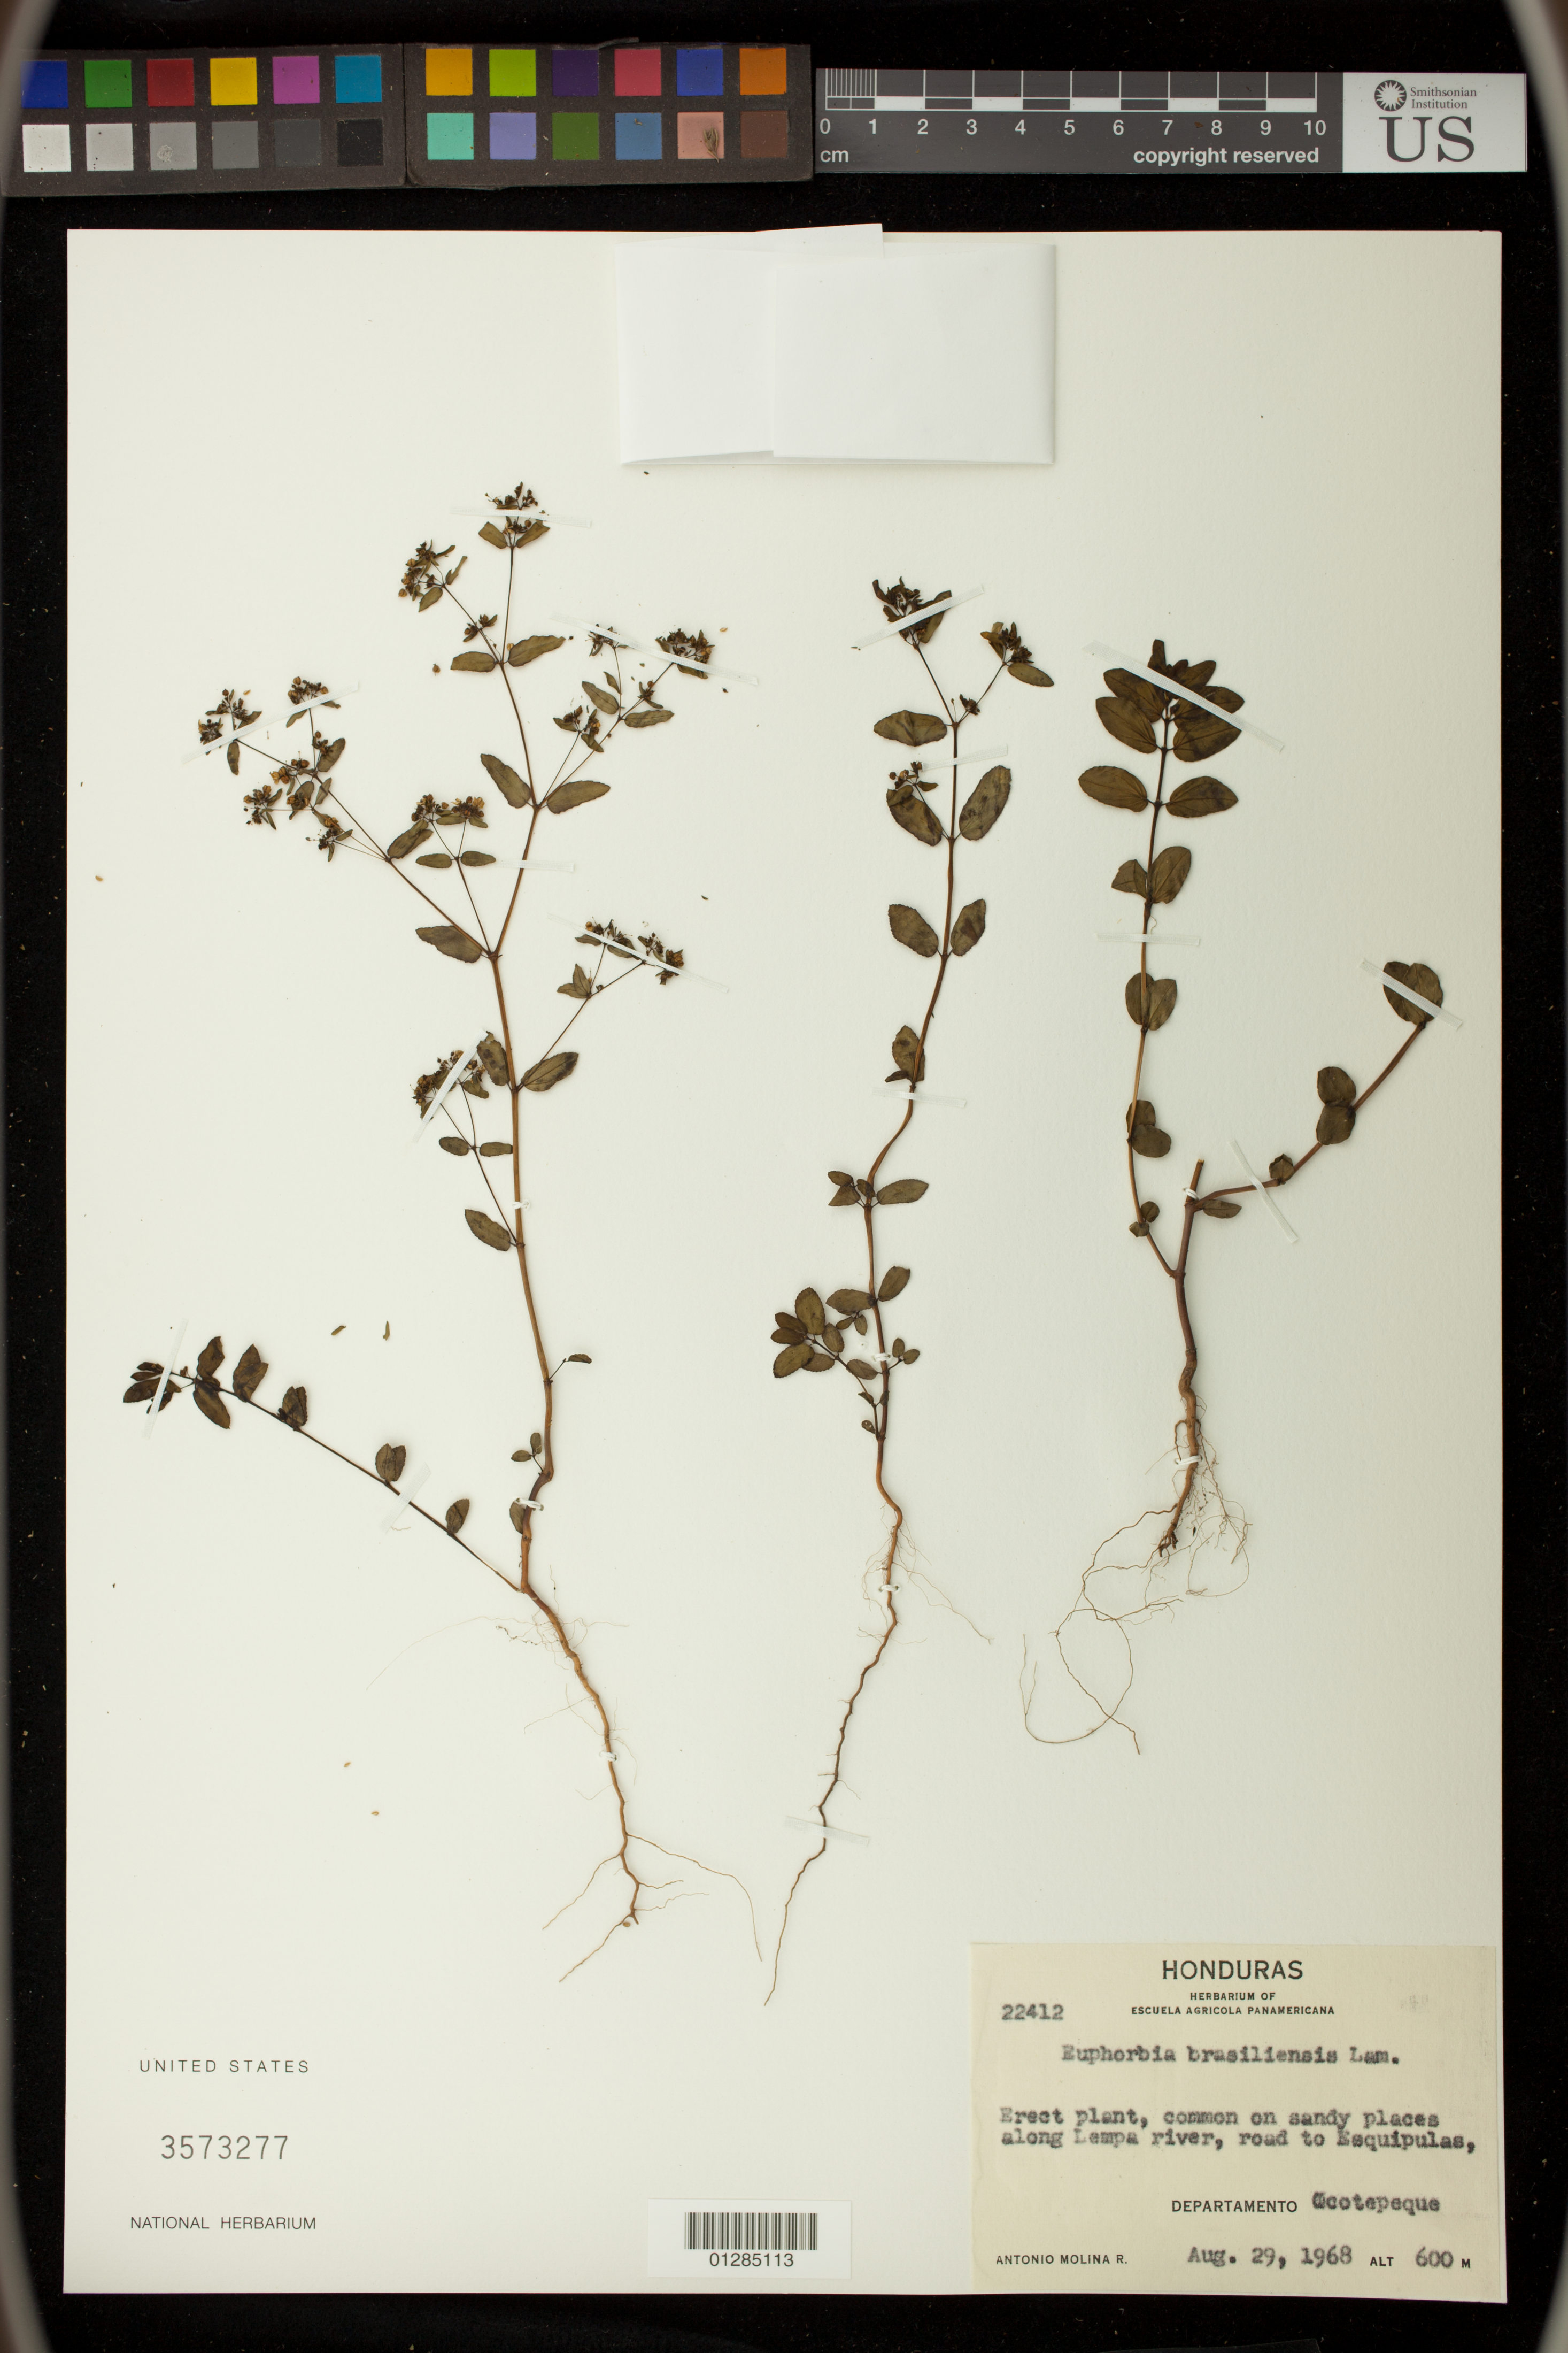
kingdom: Plantae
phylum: Tracheophyta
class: Magnoliopsida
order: Malpighiales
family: Euphorbiaceae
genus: Euphorbia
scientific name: Euphorbia hyssopifolia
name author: L.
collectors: A. Molina R.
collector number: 22412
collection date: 1968-08-29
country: Honduras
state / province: Ocotepeque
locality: along Lampa river, road to Esquipulas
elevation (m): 600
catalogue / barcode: US 3573277